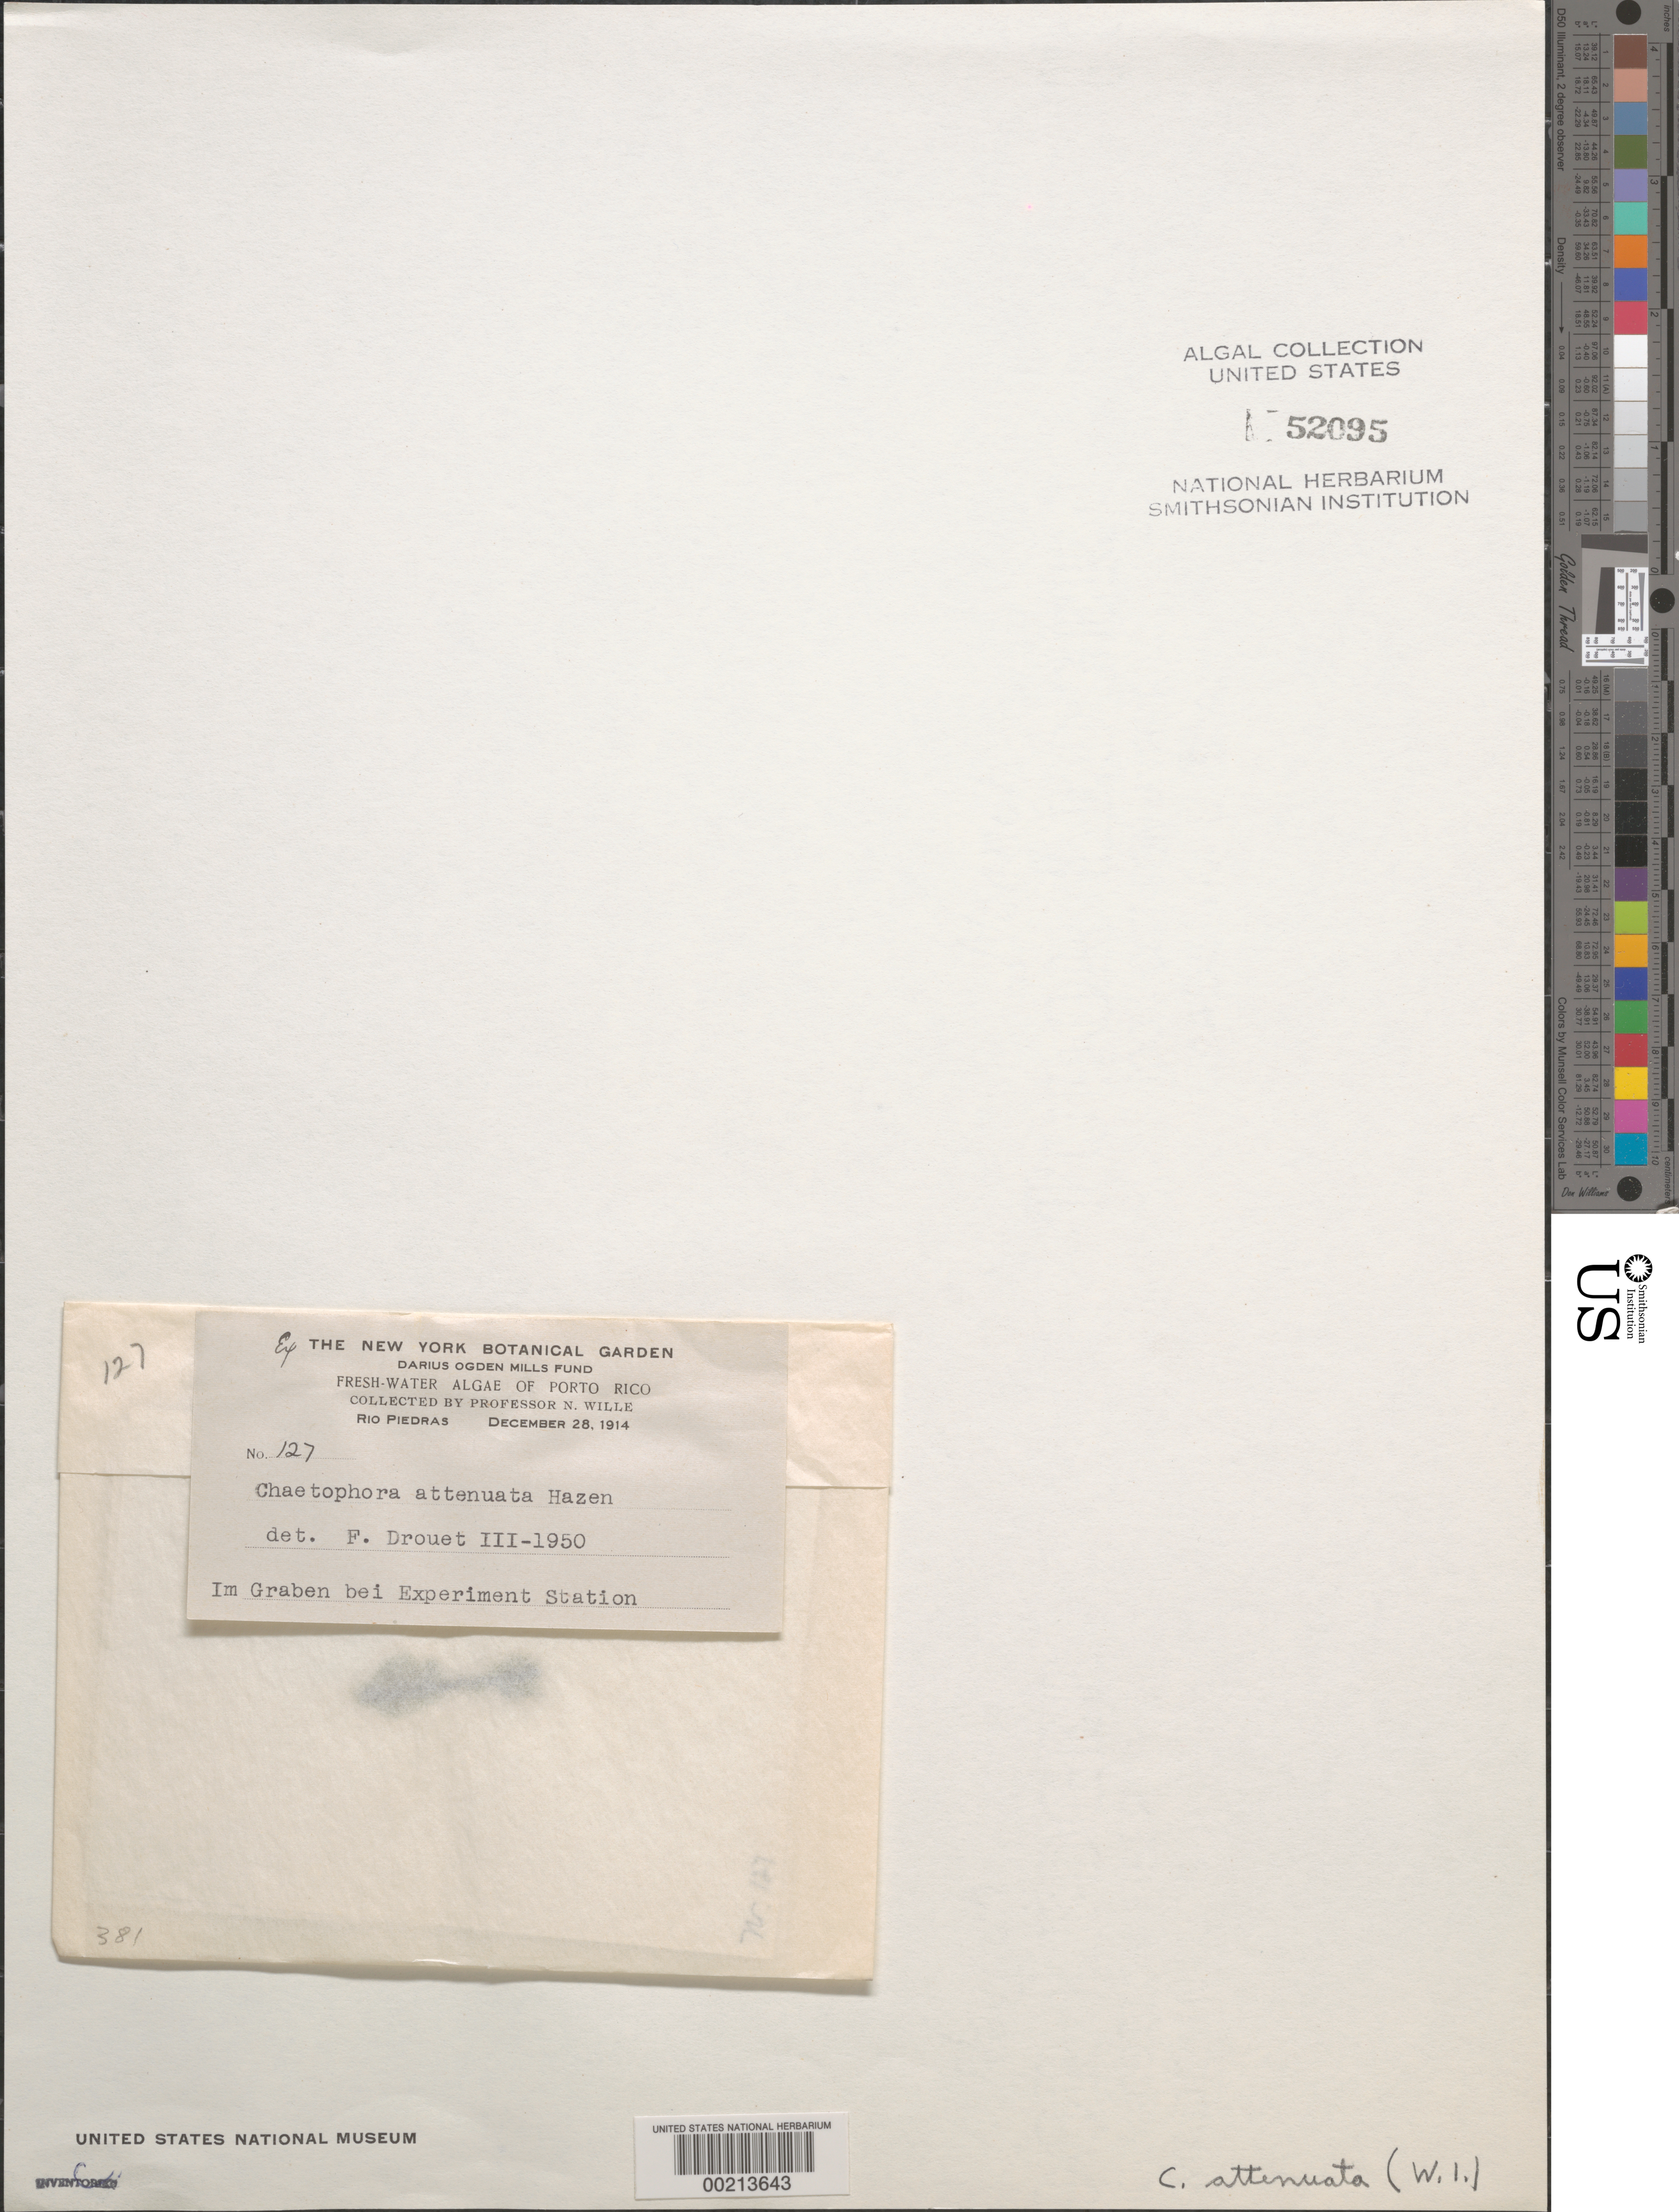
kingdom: Plantae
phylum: Chlorophyta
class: Ulvophyceae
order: Cladophorales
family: Cladophoraceae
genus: Chaetomorpha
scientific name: Chaetomorpha attenuata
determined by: Drouet, F. E.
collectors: N. Wille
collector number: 127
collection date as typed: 28 Dec 1914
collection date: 1914-12-28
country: Puerto Rico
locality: Rio piedras, experiment station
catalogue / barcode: US 52095